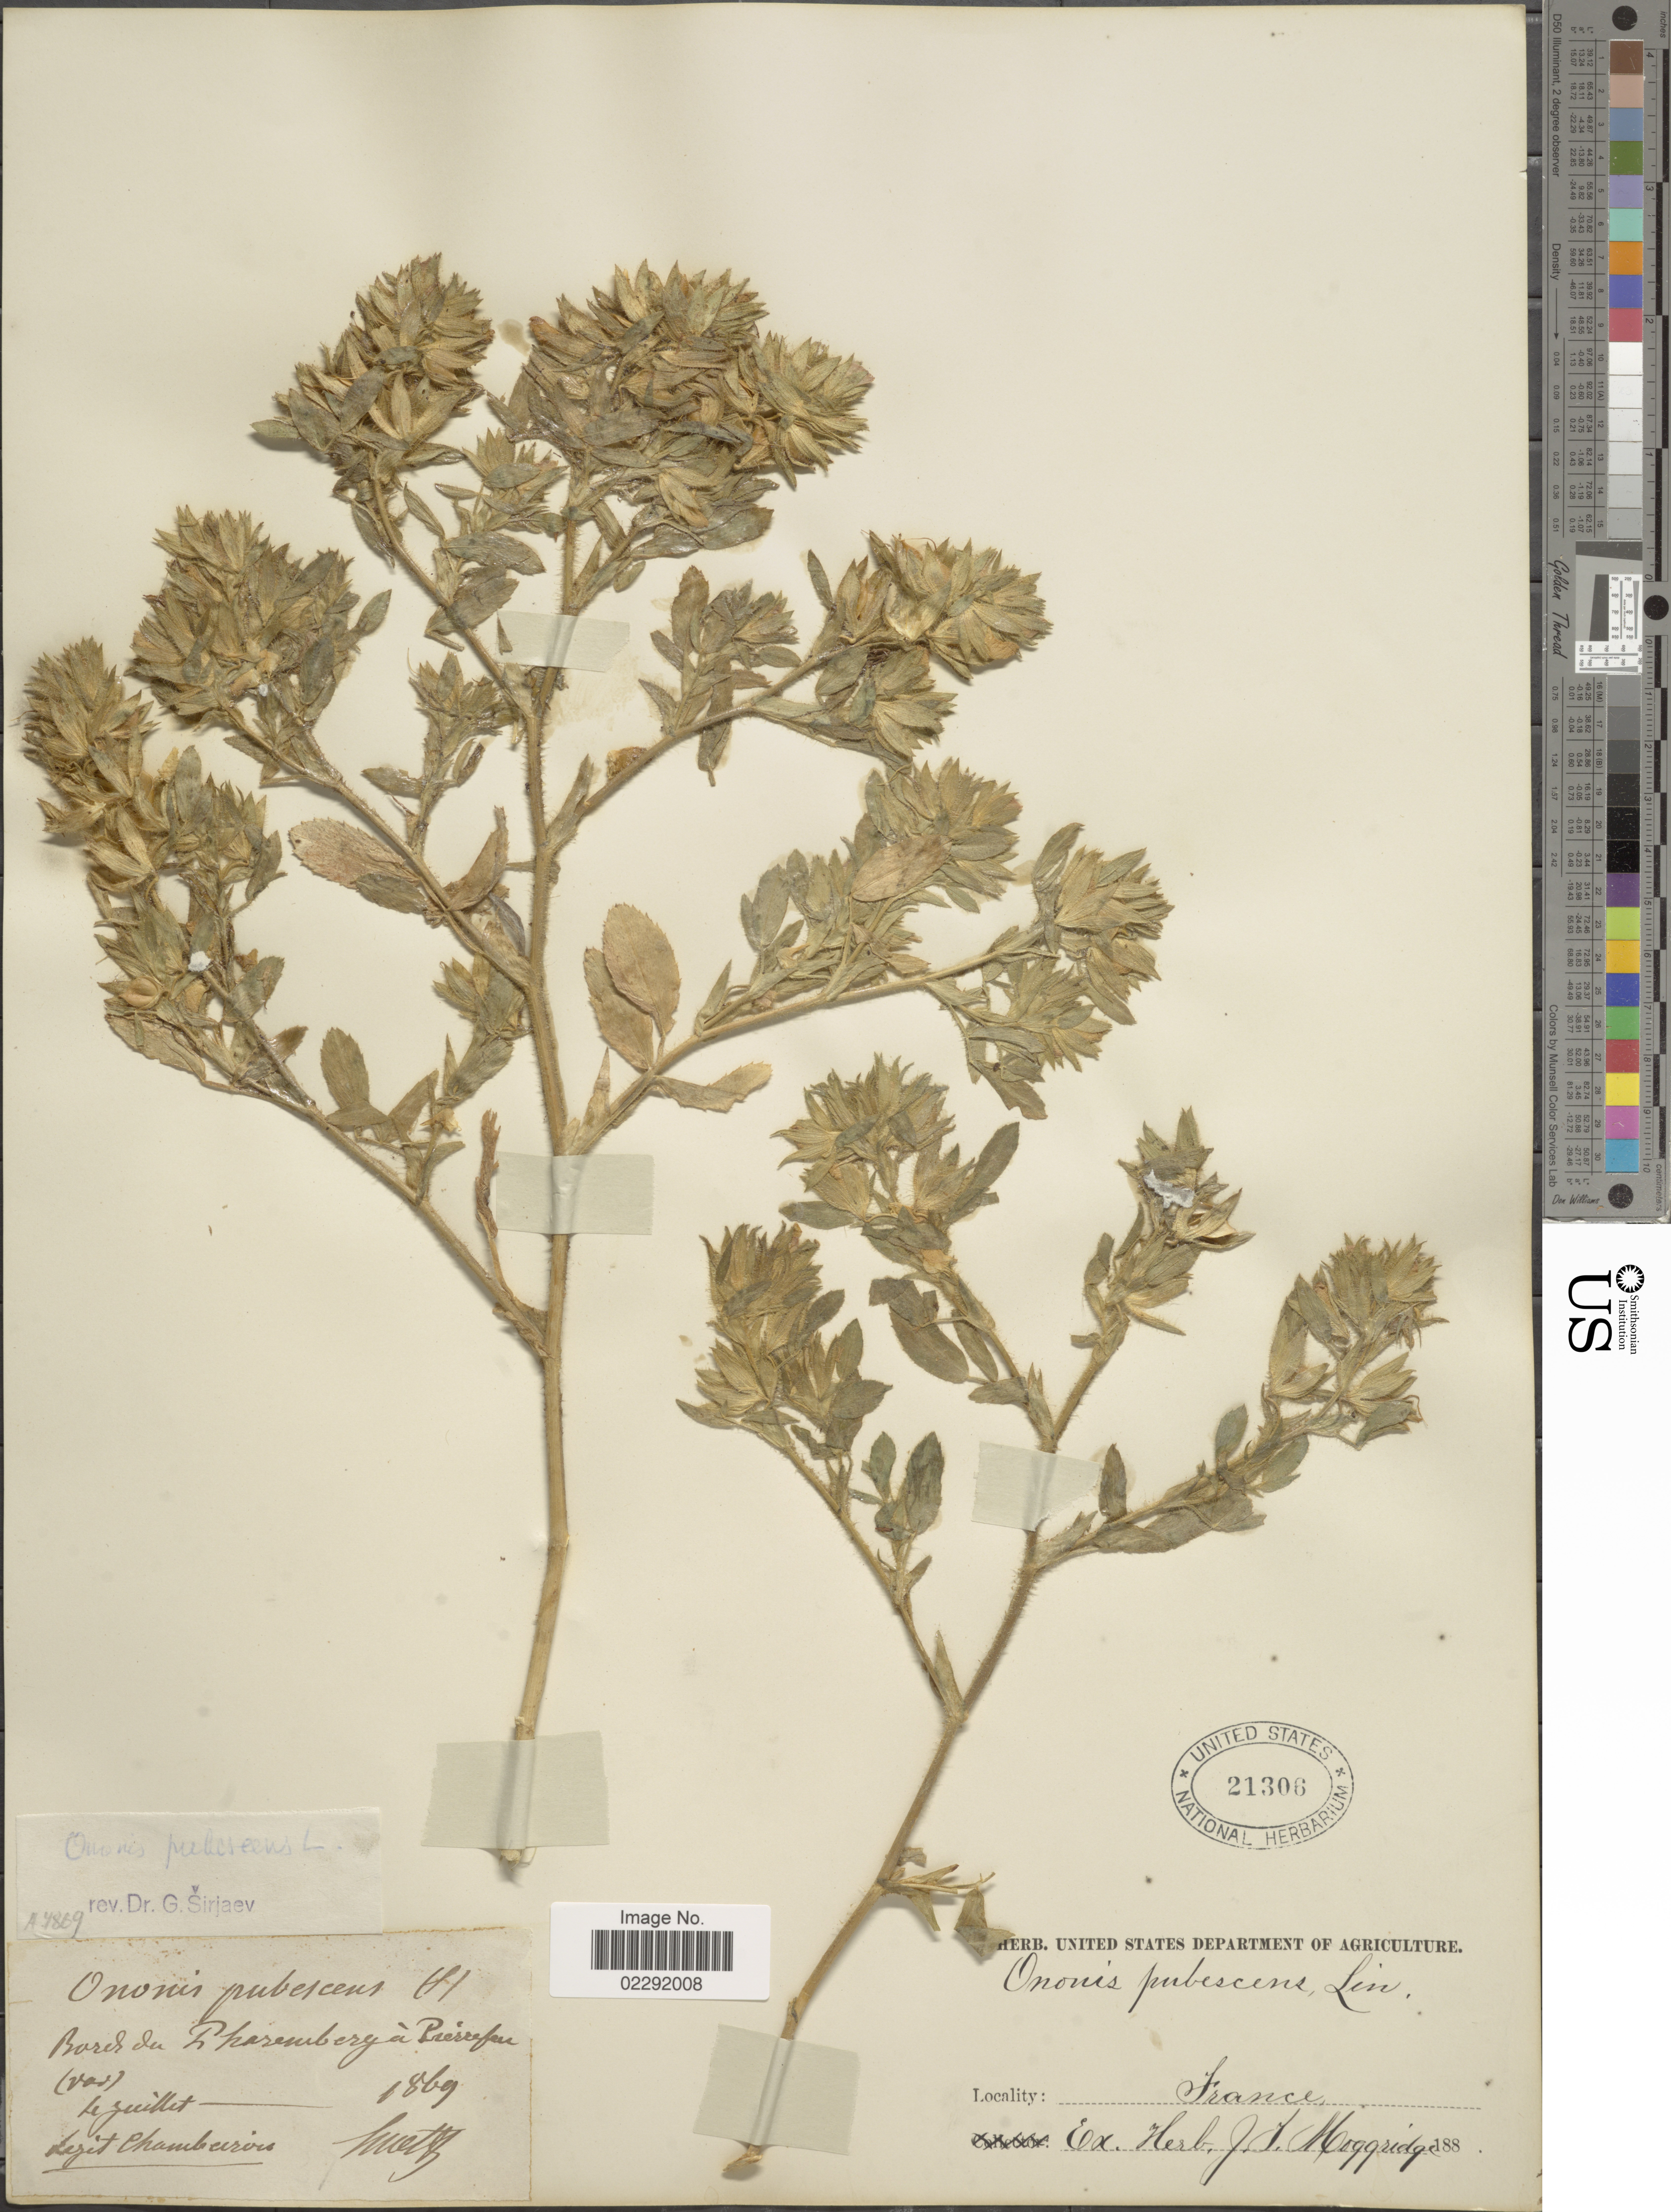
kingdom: Plantae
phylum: Tracheophyta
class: Magnoliopsida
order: Fabales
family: Fabaceae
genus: Ononis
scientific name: Ononis pubescens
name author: L.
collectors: Chambeiron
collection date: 1869-07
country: France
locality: Mattz [interpreted], Bord da L pharemberg a Presefeu. [interpreted]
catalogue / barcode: US 21306